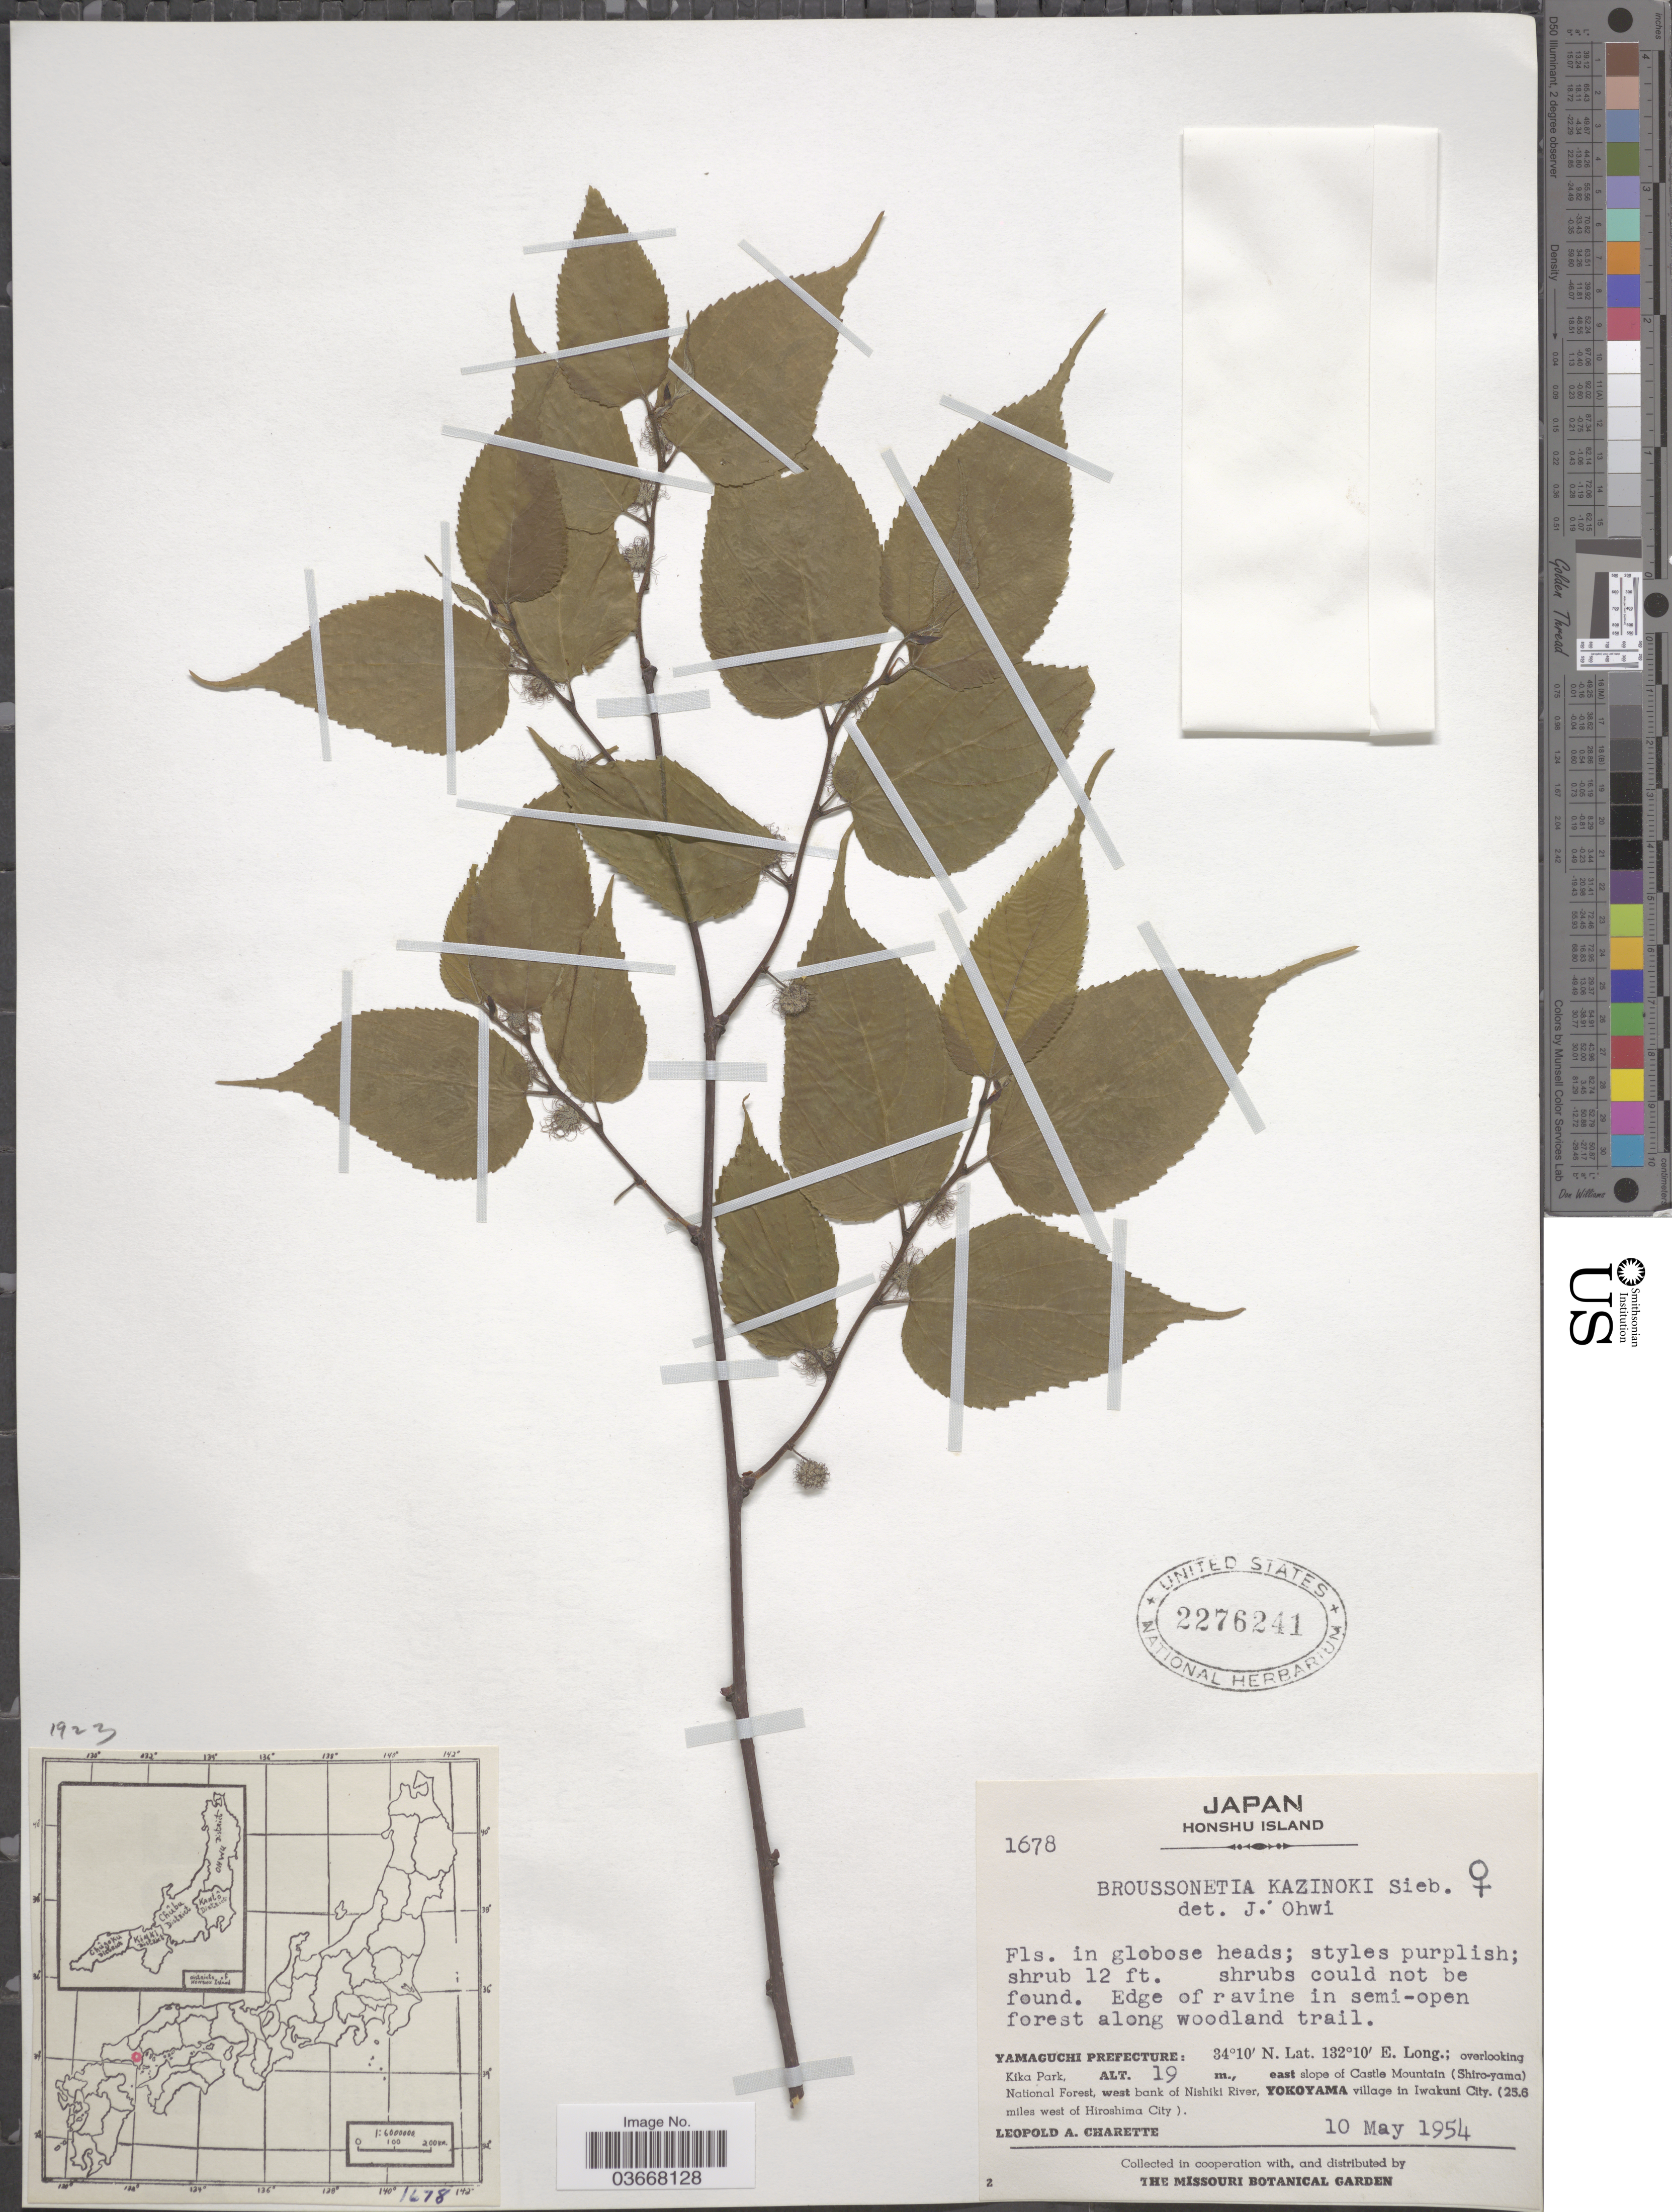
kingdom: Plantae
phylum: Tracheophyta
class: Magnoliopsida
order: Rosales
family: Moraceae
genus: Broussonetia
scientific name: Broussonetia kazinoki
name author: Siebold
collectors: L. A. Charette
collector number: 1678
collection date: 1954-05-10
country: Japan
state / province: Yamaguti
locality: Honshu Island. Yamaguchi Prefecture: overlooking Kika Park, east slope of Castle Mountain (Shiro-yama) National Forest, west bank of Nishiki River, Yokoyama village in Iwakuni City. (25.6 miles west of Hiroshima City).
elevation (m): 19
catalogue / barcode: US 2276241